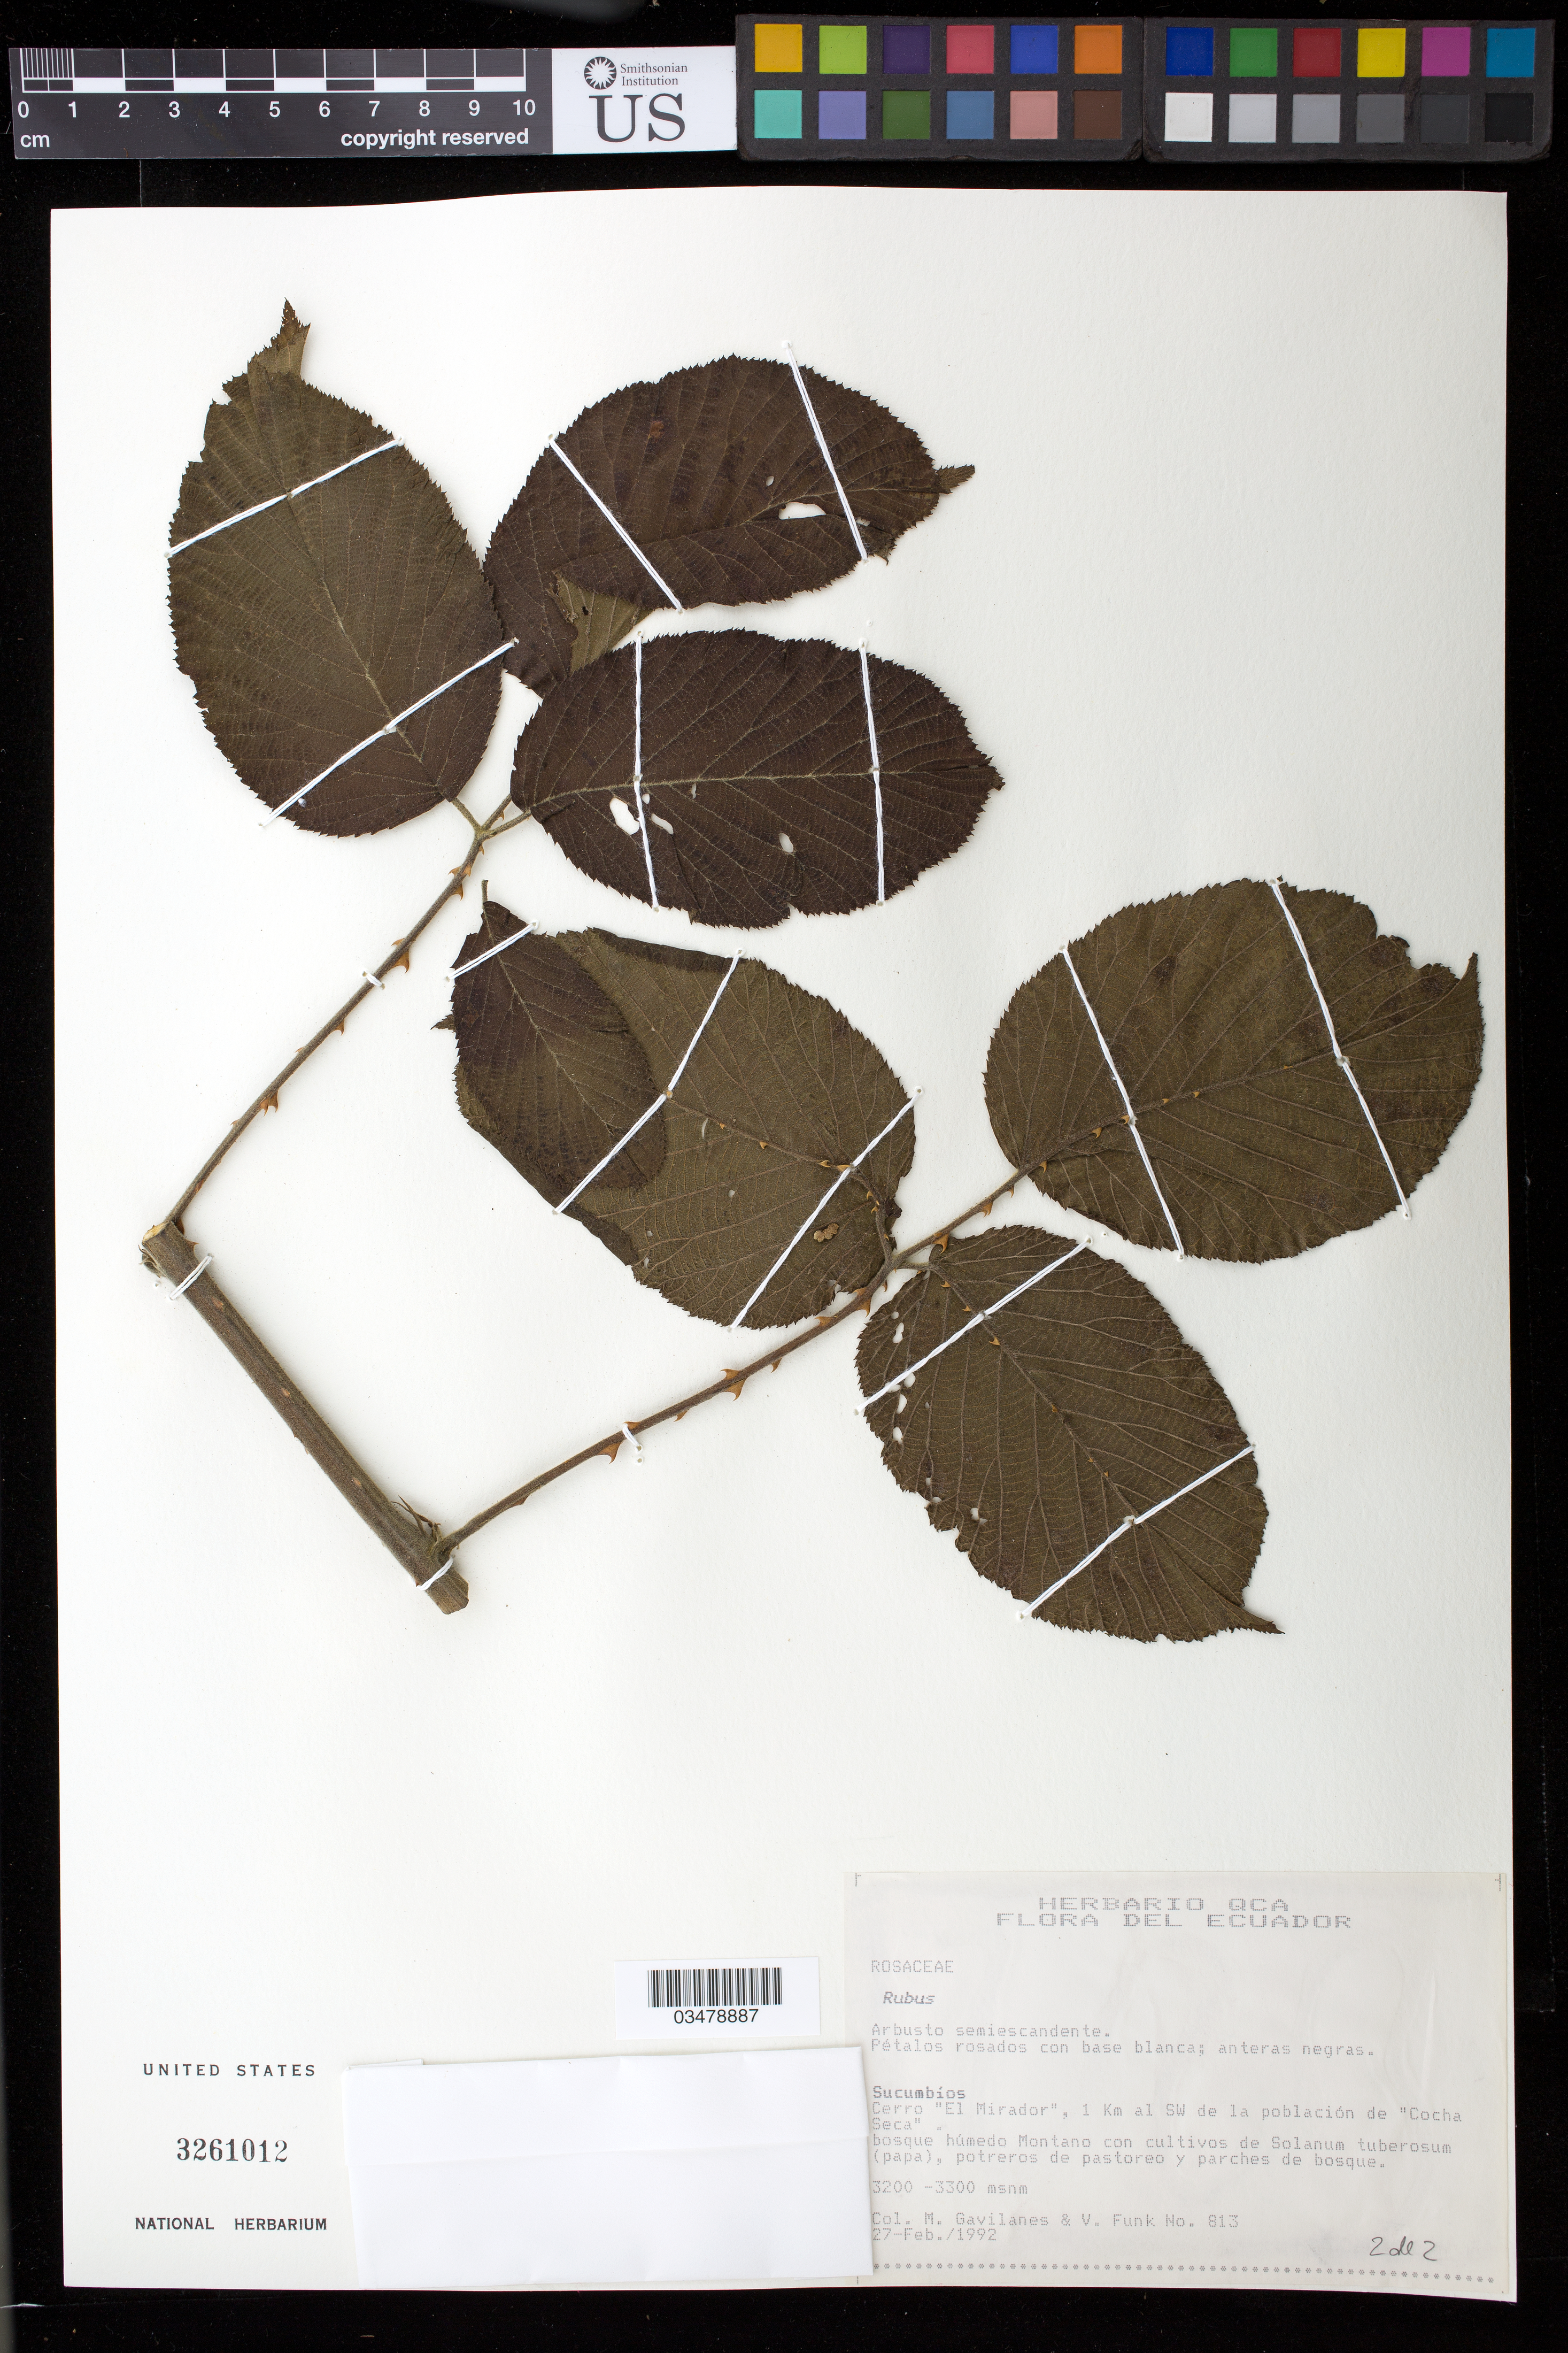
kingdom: Plantae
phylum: Tracheophyta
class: Magnoliopsida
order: Rosales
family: Rosaceae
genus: Rubus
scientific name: Rubus sp.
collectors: M. Gavilanes & V. Funk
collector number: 813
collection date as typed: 27 Feb 1992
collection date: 1992-02-27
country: Ecuador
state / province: Sucumbíos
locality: Cerro "El Mirador", 1 km al SW de la población de "Cocha Seca"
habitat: Bosque humbedo Montano con cultivos de Solanum tuberosum (papa).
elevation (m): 3200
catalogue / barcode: US 3261012